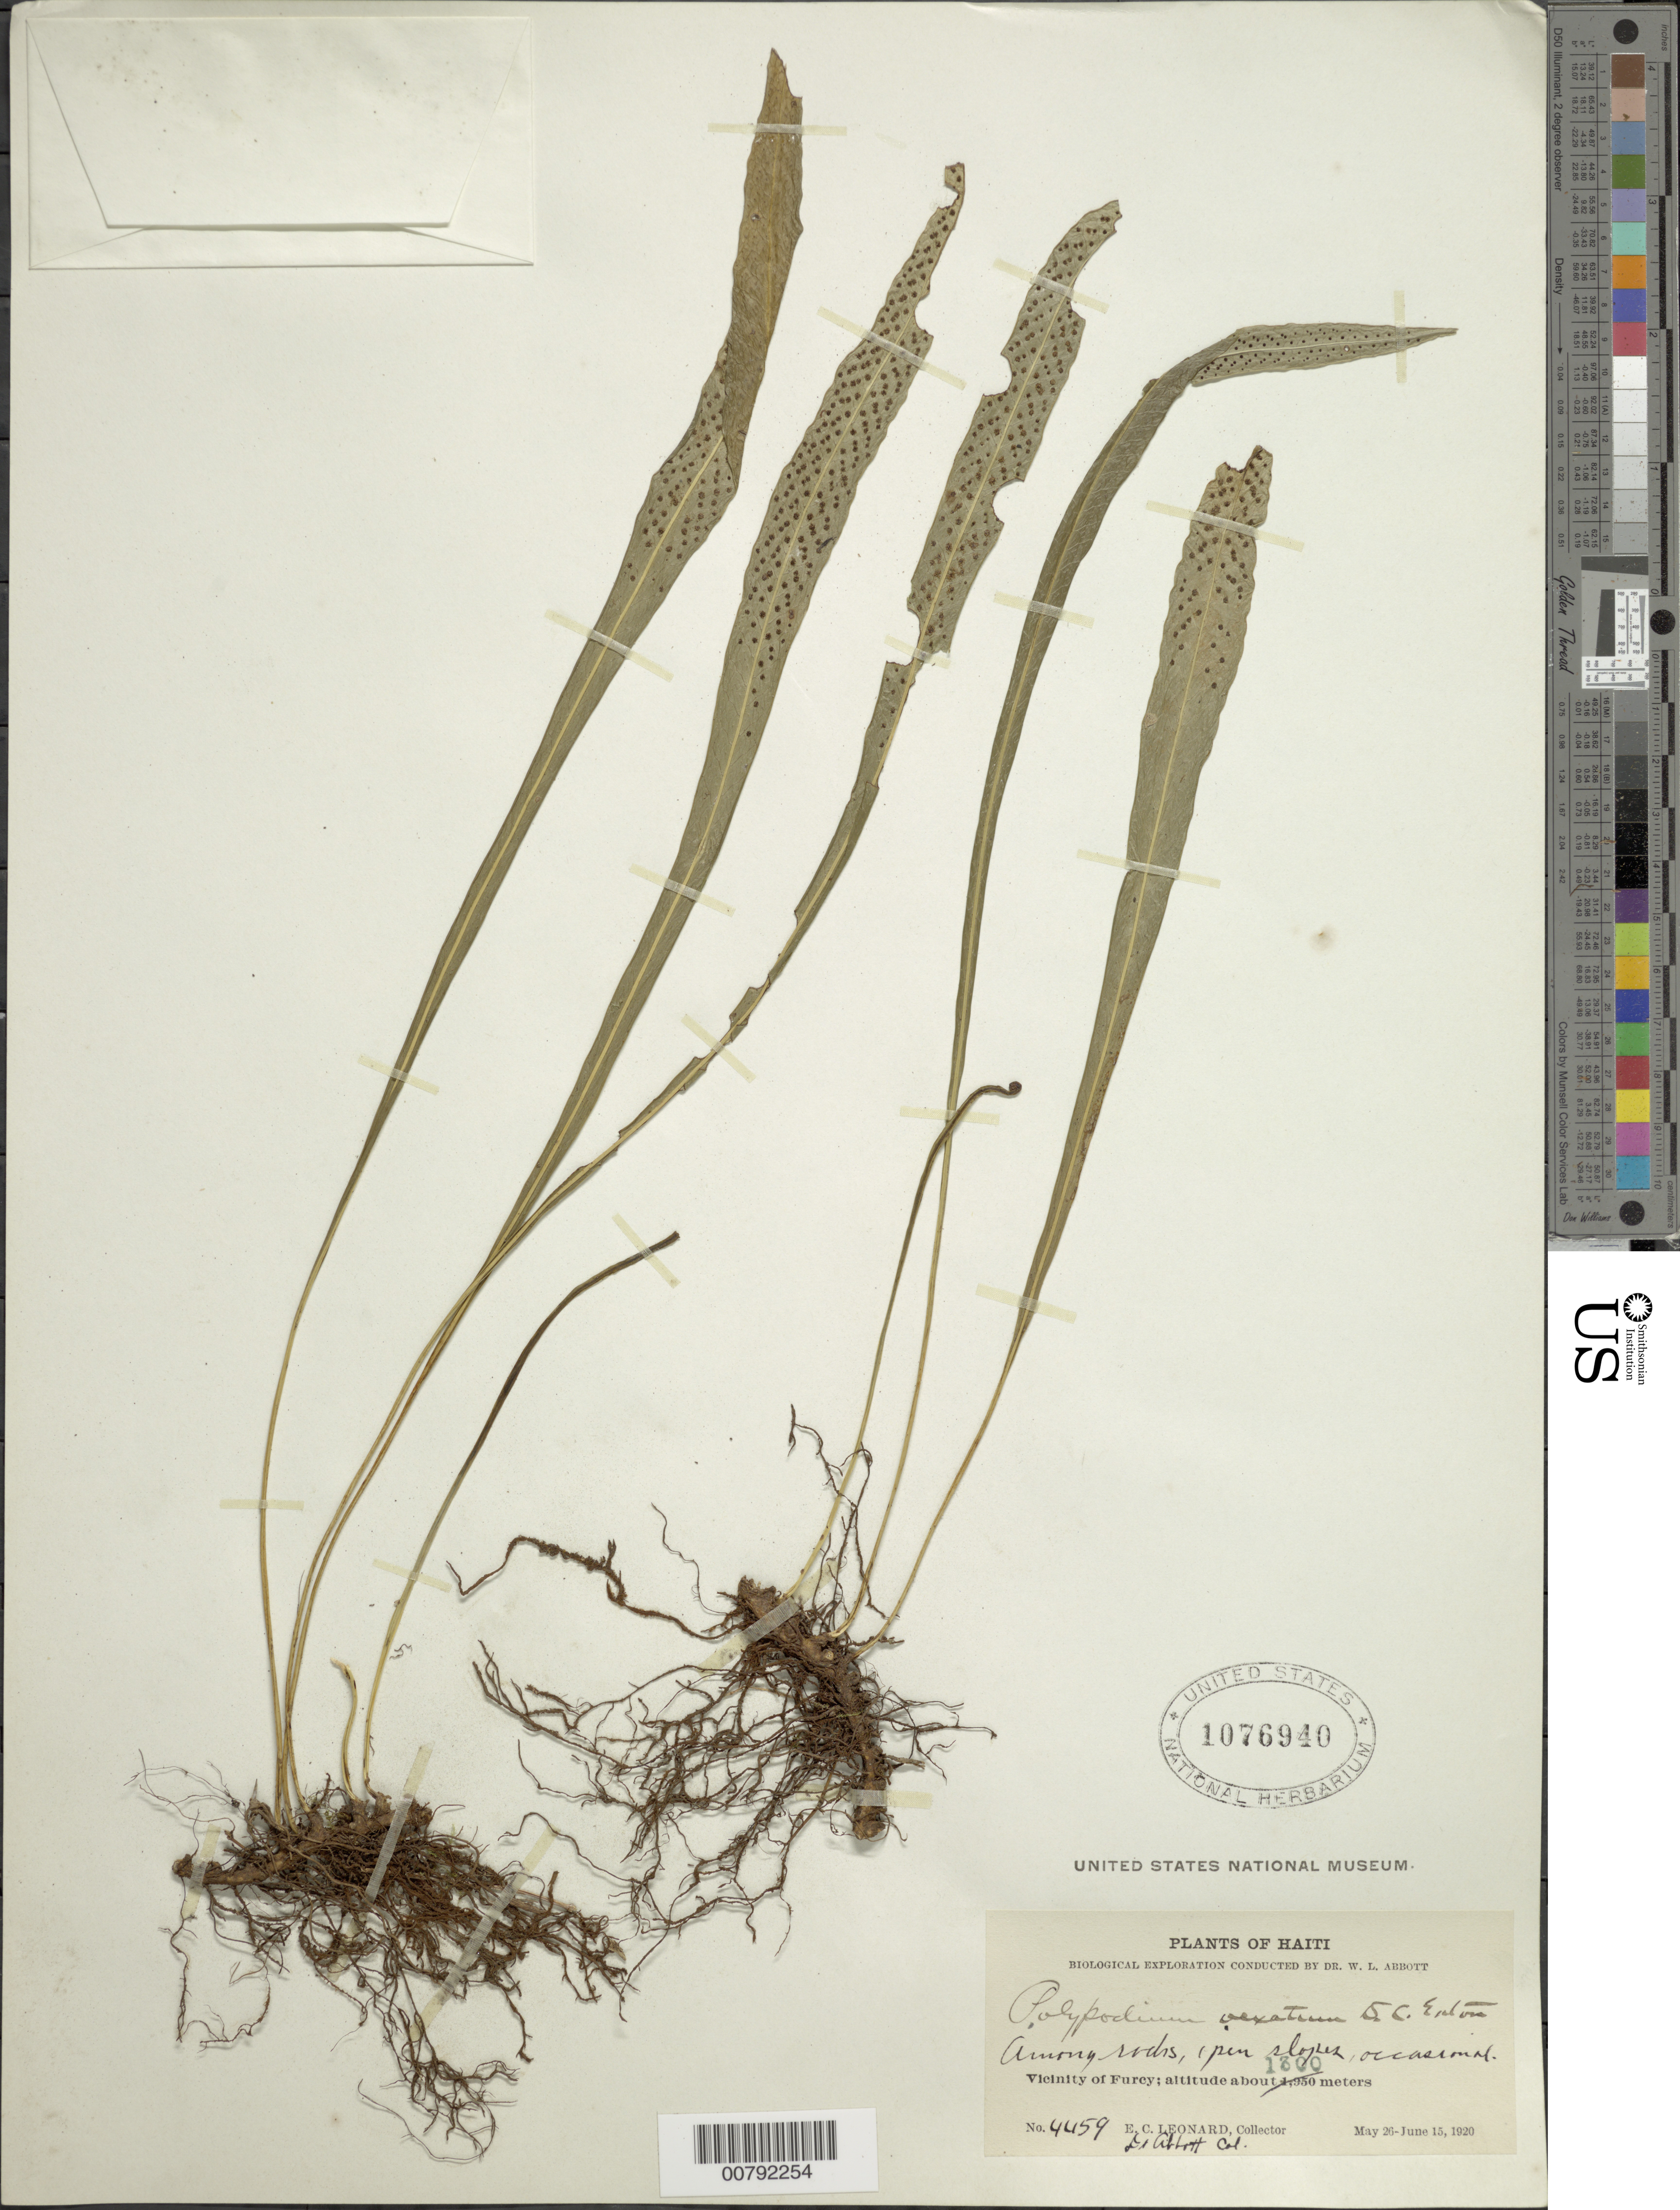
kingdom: Plantae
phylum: Tracheophyta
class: Polypodiopsida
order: Polypodiales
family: Polypodiaceae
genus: Campyloneurum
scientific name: Campyloneurum vexatum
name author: Ching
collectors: E. C. Leonard & -- Abbot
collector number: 4459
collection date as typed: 26 May 1920 15 Jun 1920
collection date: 1920-05-26/1920-06-15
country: Haiti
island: Hispaniola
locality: Furcy vicinity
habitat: Among rocks, open slopes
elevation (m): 1300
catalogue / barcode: US 1076940